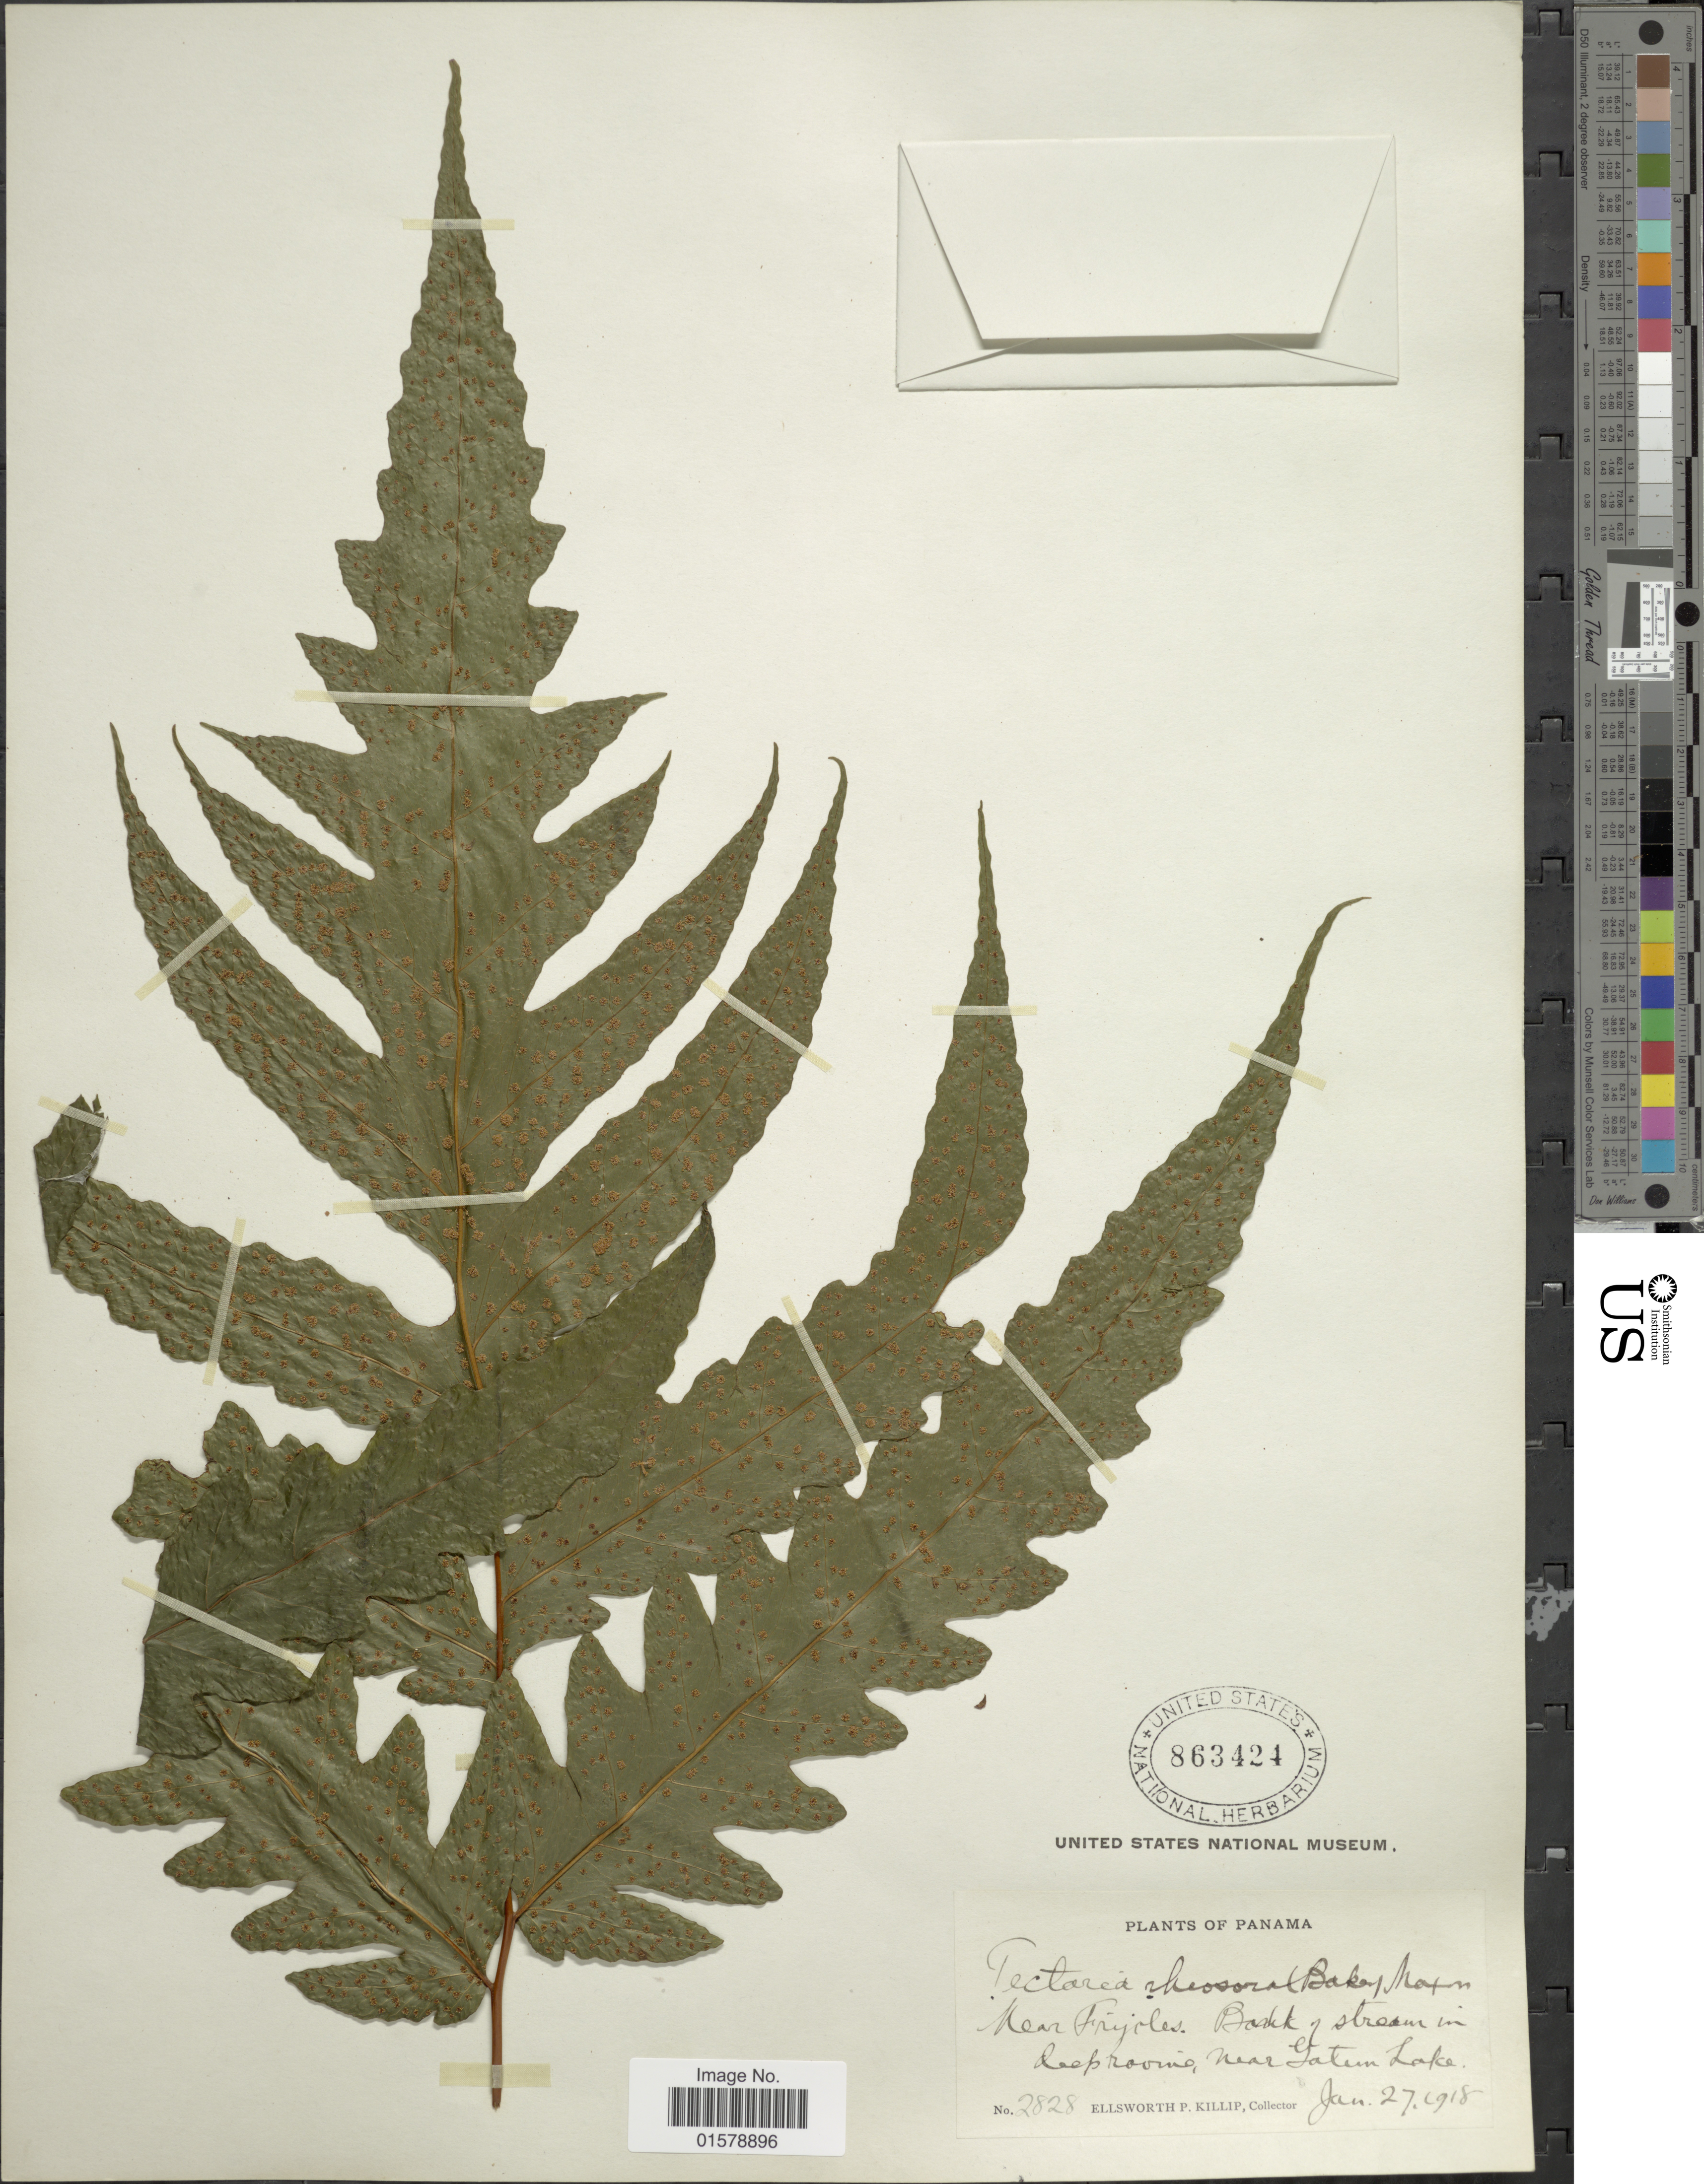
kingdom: Plantae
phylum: Tracheophyta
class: Polypodiopsida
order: Polypodiales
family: Tectariaceae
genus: Tectaria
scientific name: Tectaria rivalis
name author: (Mett. ex Kuhn) C. Chr.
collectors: E. P. Killip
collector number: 2828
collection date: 1918-01-27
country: Panama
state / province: Colón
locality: Near Frijoles, Bank of stream in deep ravin, near Gatun Lake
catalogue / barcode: US 863424